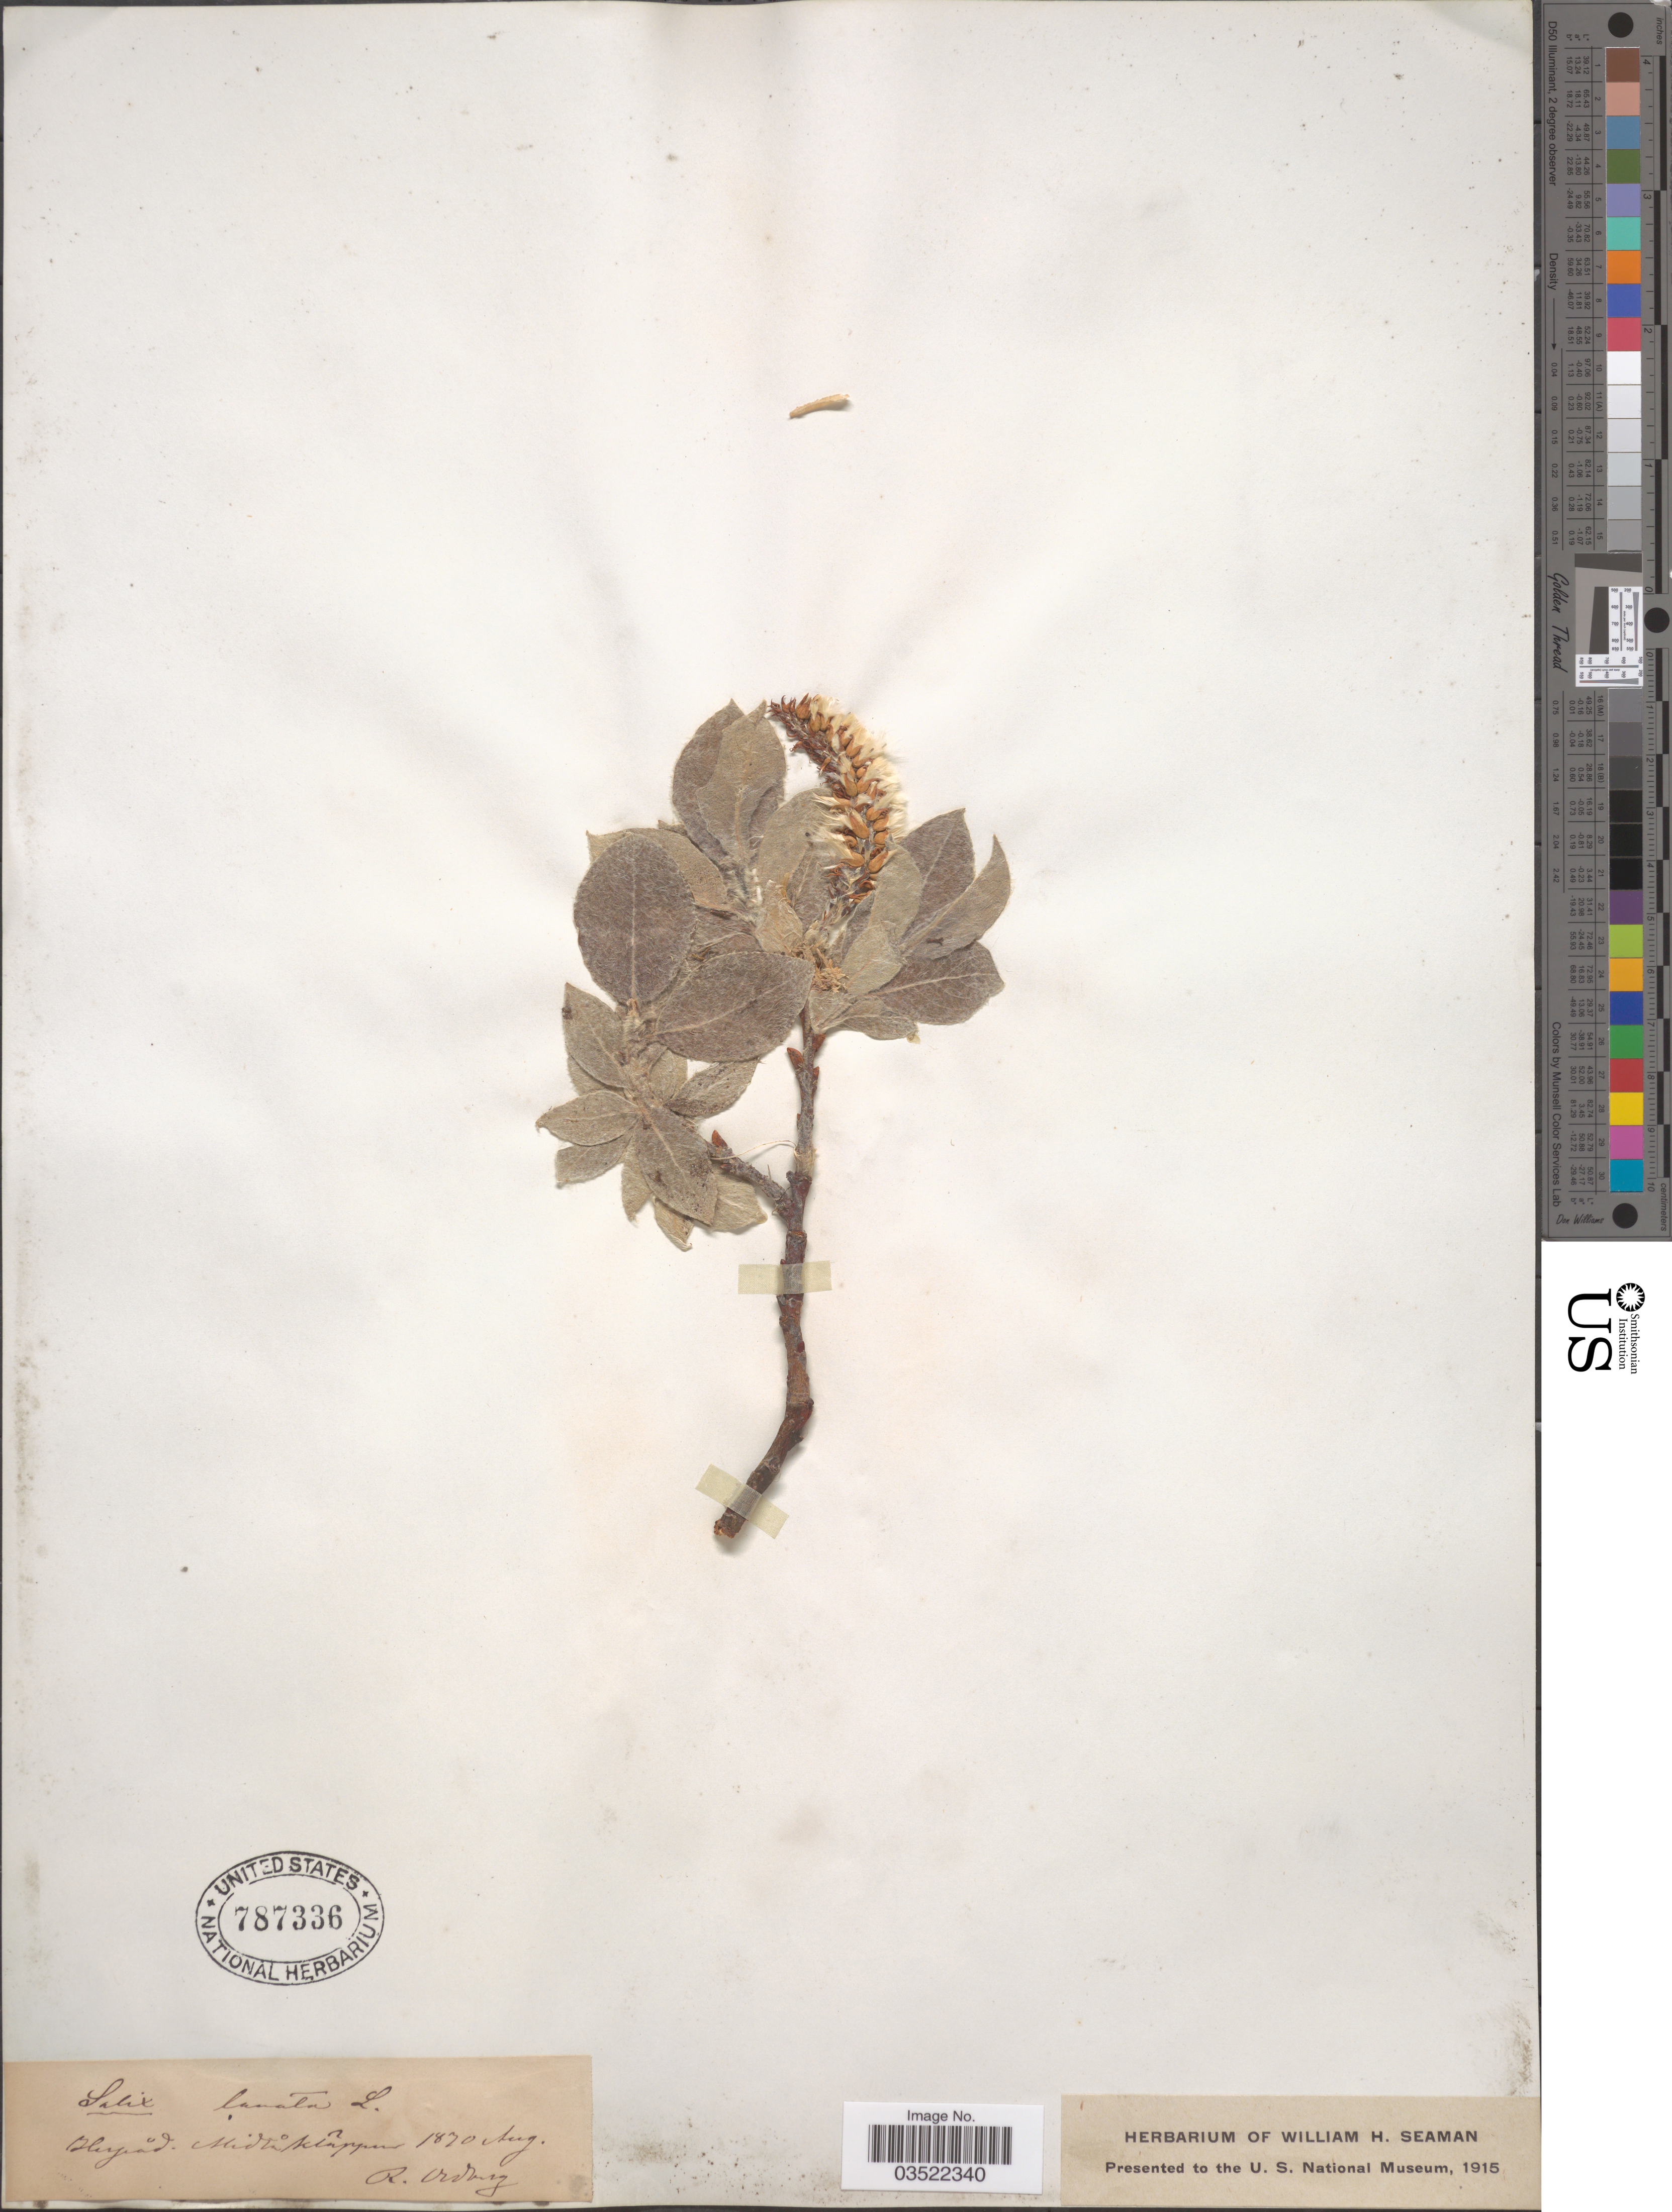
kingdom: Plantae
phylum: Tracheophyta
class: Magnoliopsida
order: Malpighiales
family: Salicaceae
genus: Salix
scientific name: Salix lanata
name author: L.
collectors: R. Oldberg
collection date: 1870-08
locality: Heyåd, Midtåklâppen. [interpreted]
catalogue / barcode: US 787336